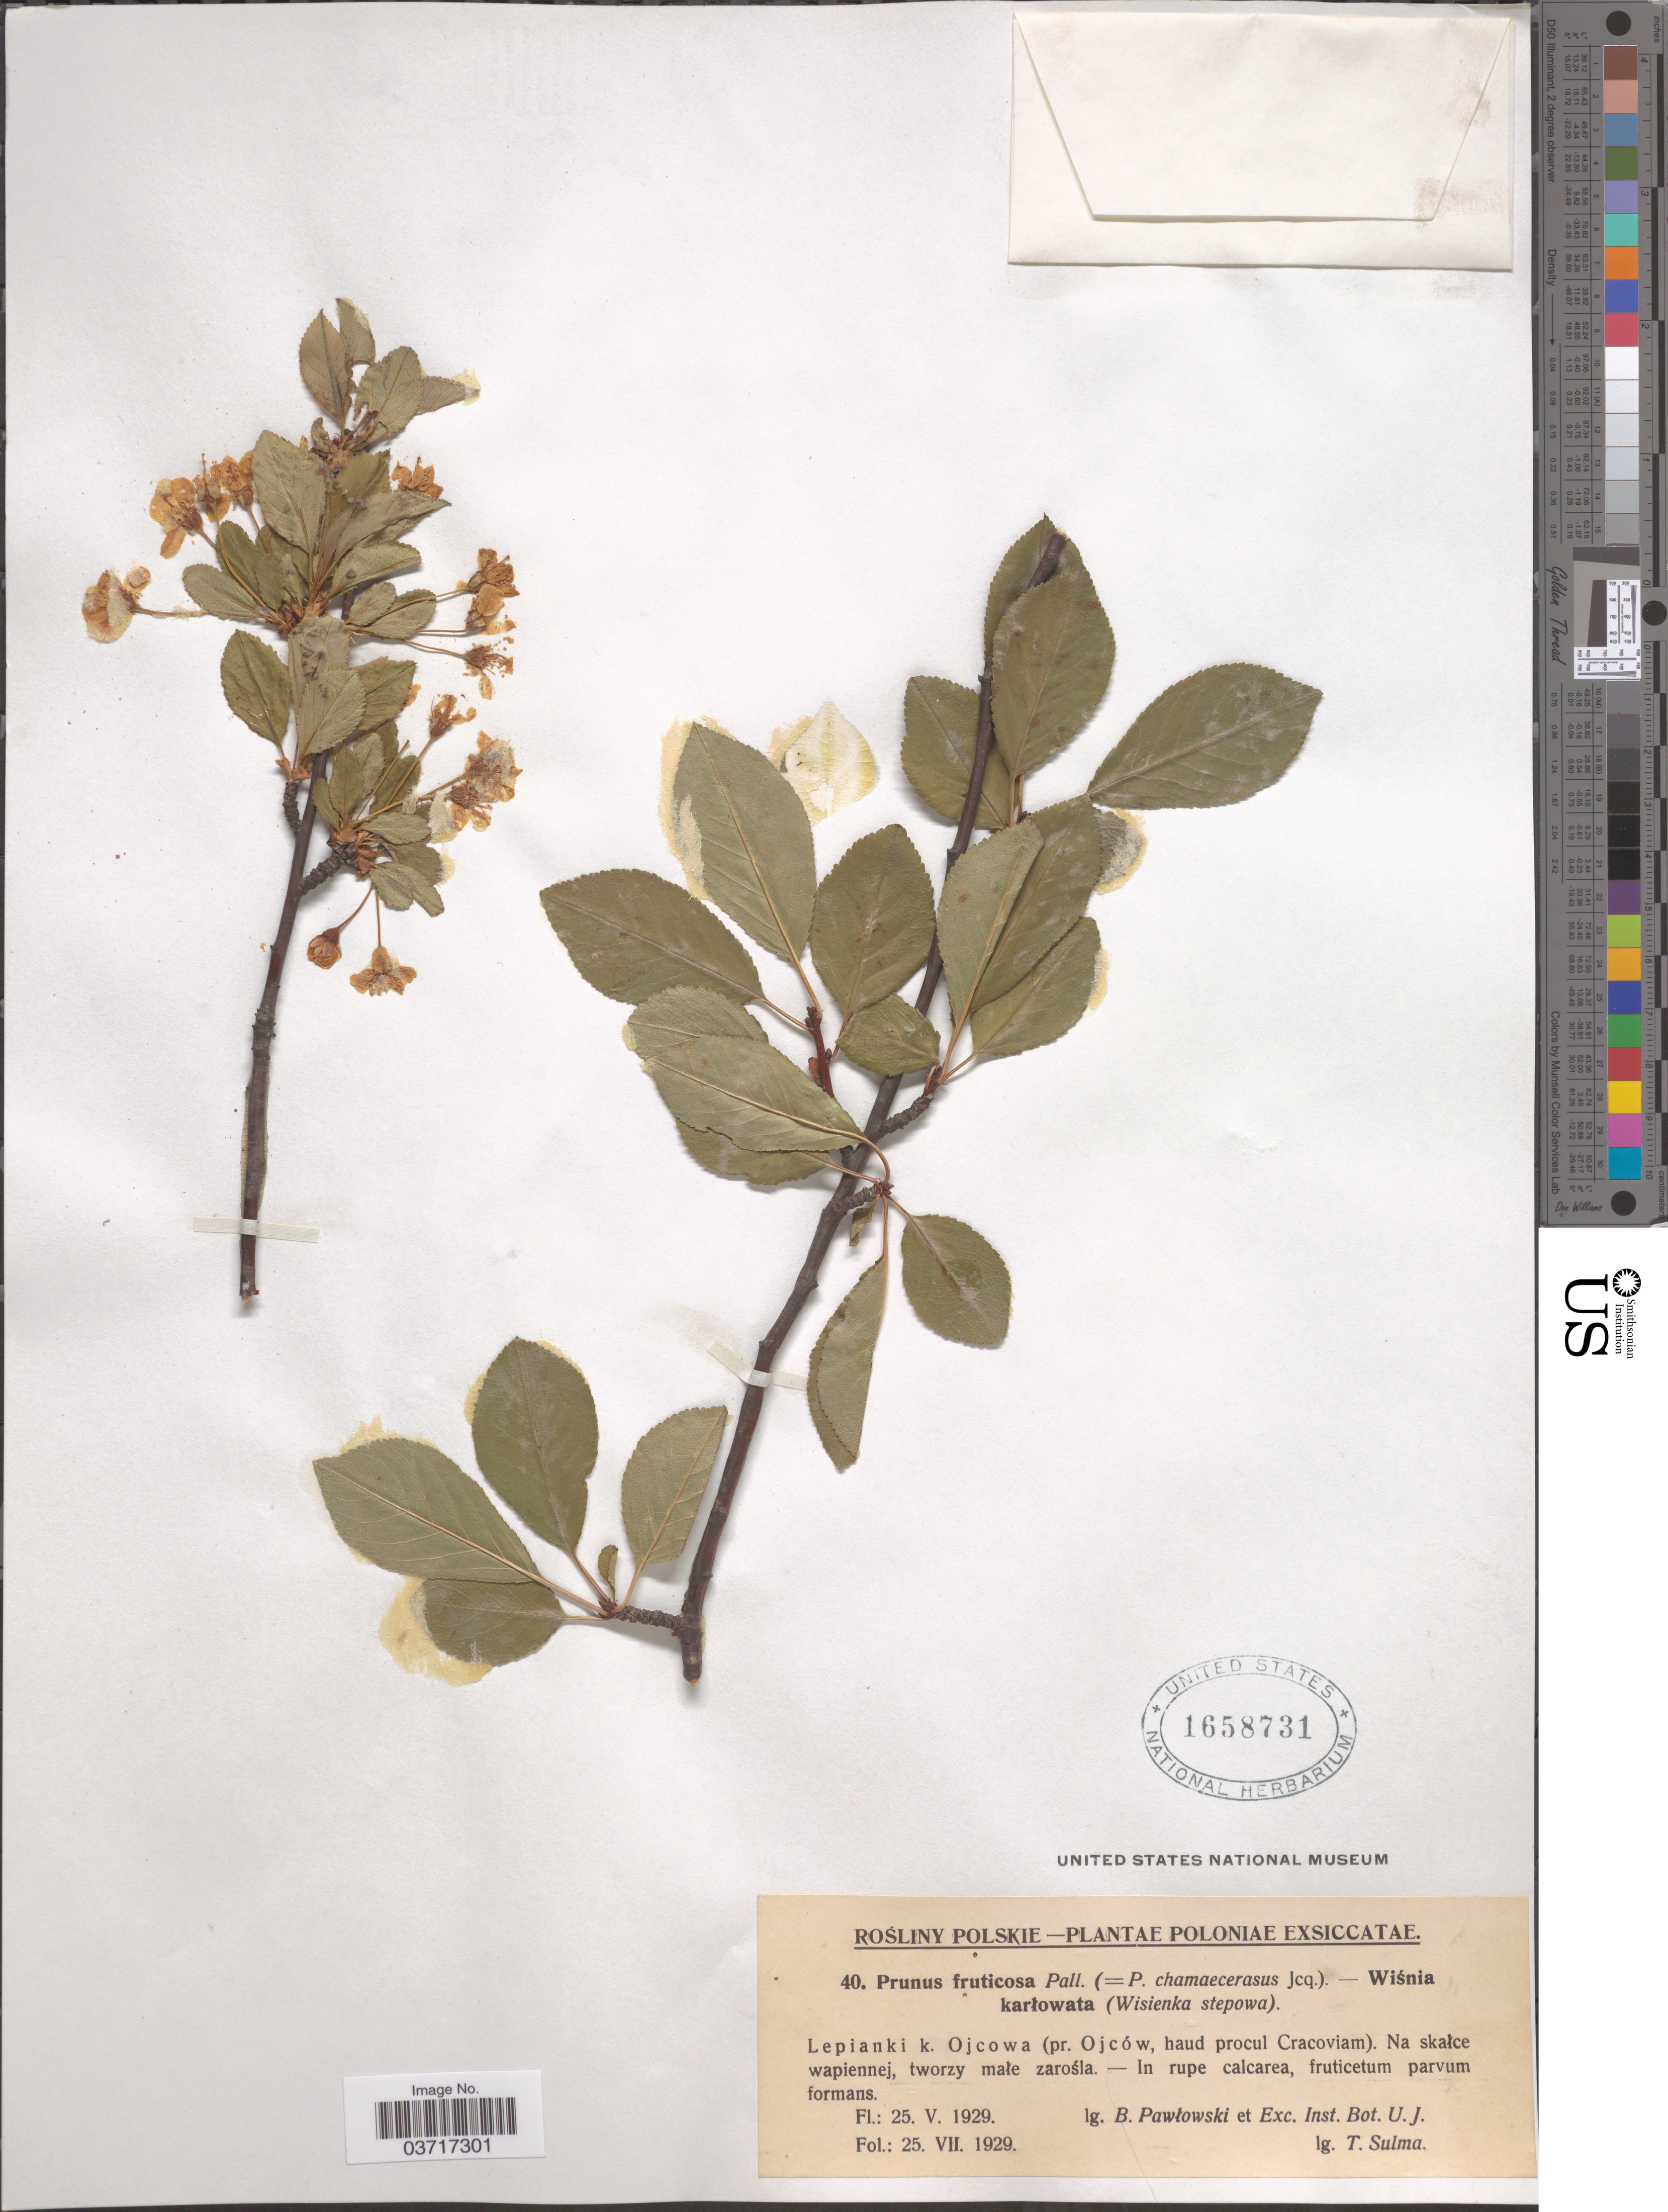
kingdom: Plantae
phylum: Tracheophyta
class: Magnoliopsida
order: Rosales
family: Rosaceae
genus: Prunus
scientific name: Prunus fruticosa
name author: Pall.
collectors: B. Pawtowski, Exch. Inst. Bot. U.J. & T. Sulma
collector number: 40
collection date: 1929-05-25/1929-07-25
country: Poland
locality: Lepianki k. Ojcowa (pr. Ojców, haud procul Cracoviam). Na skatce wapiennej, tworzy mate zarośla. - In rupe calcarea, fruticetum parvum formans.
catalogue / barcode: US 1658731